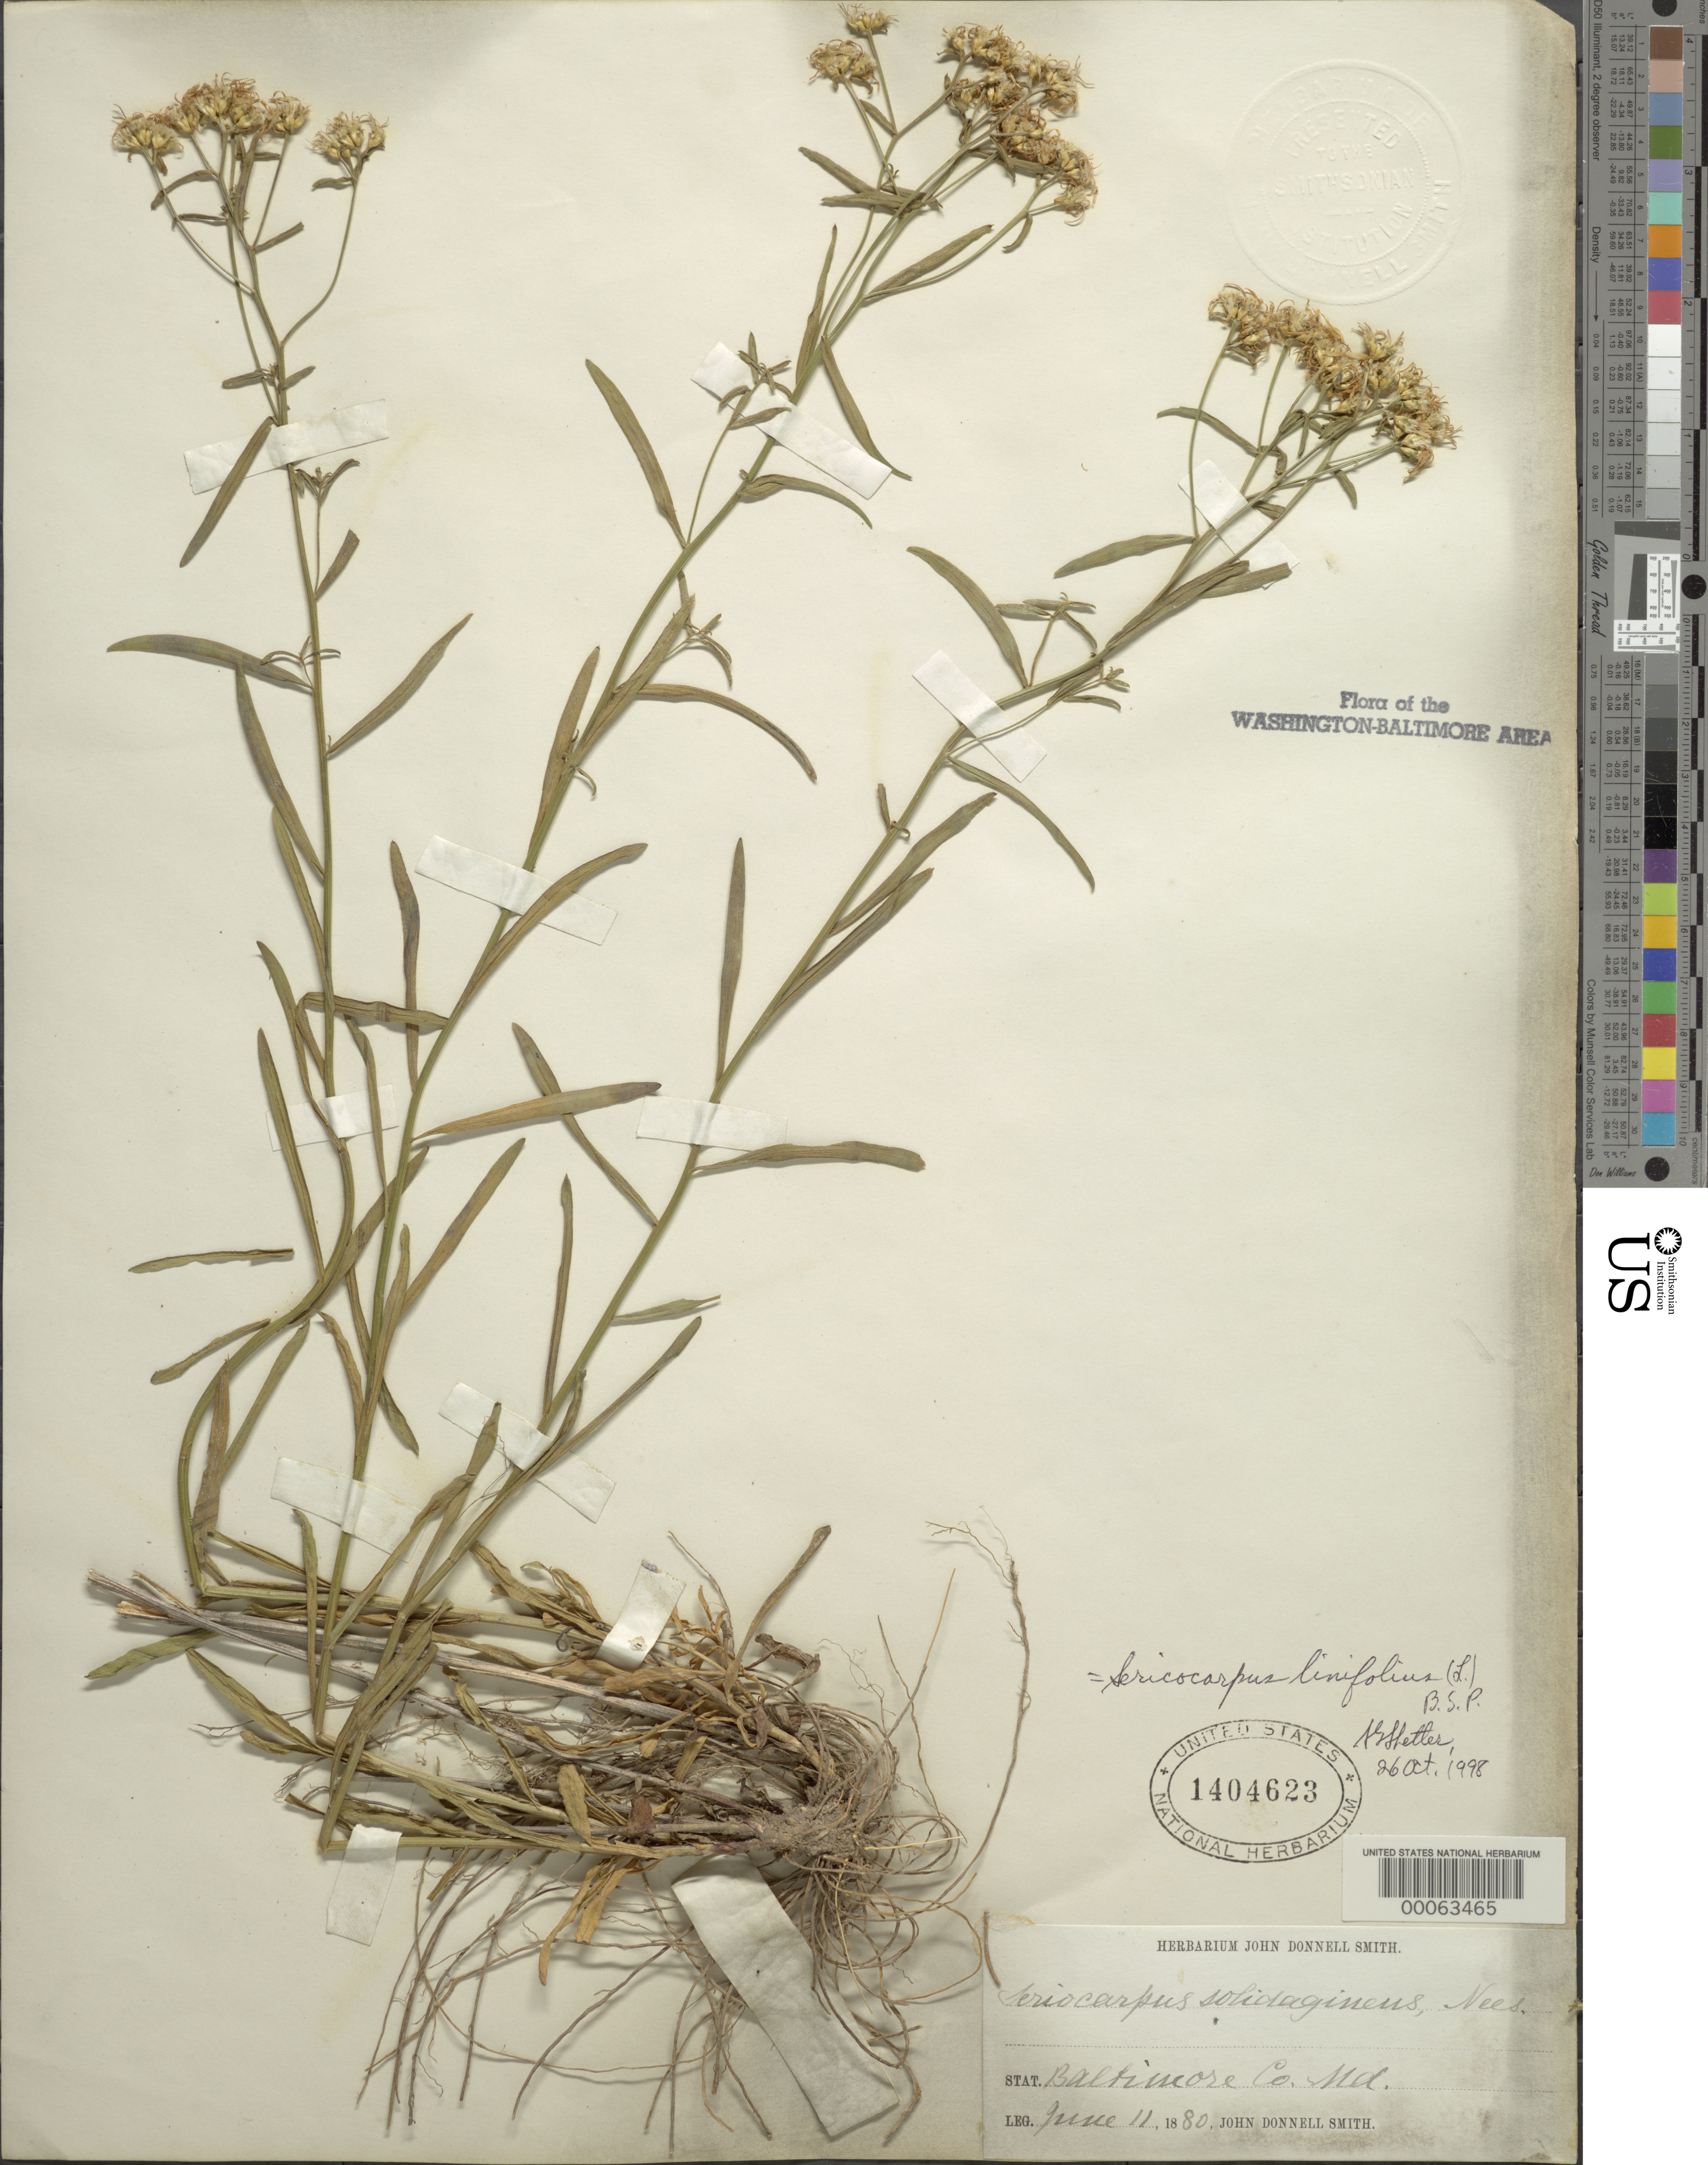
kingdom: Plantae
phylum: Tracheophyta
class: Magnoliopsida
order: Asterales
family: Asteraceae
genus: Sericocarpus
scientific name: Sericocarpus linifolius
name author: (L.) Britton, Stearns & Poggenb.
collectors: J. Donnell Smith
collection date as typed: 11 Jun 1880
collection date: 1880-06-11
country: United States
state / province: Maryland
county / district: Baltimore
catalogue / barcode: US 1404623